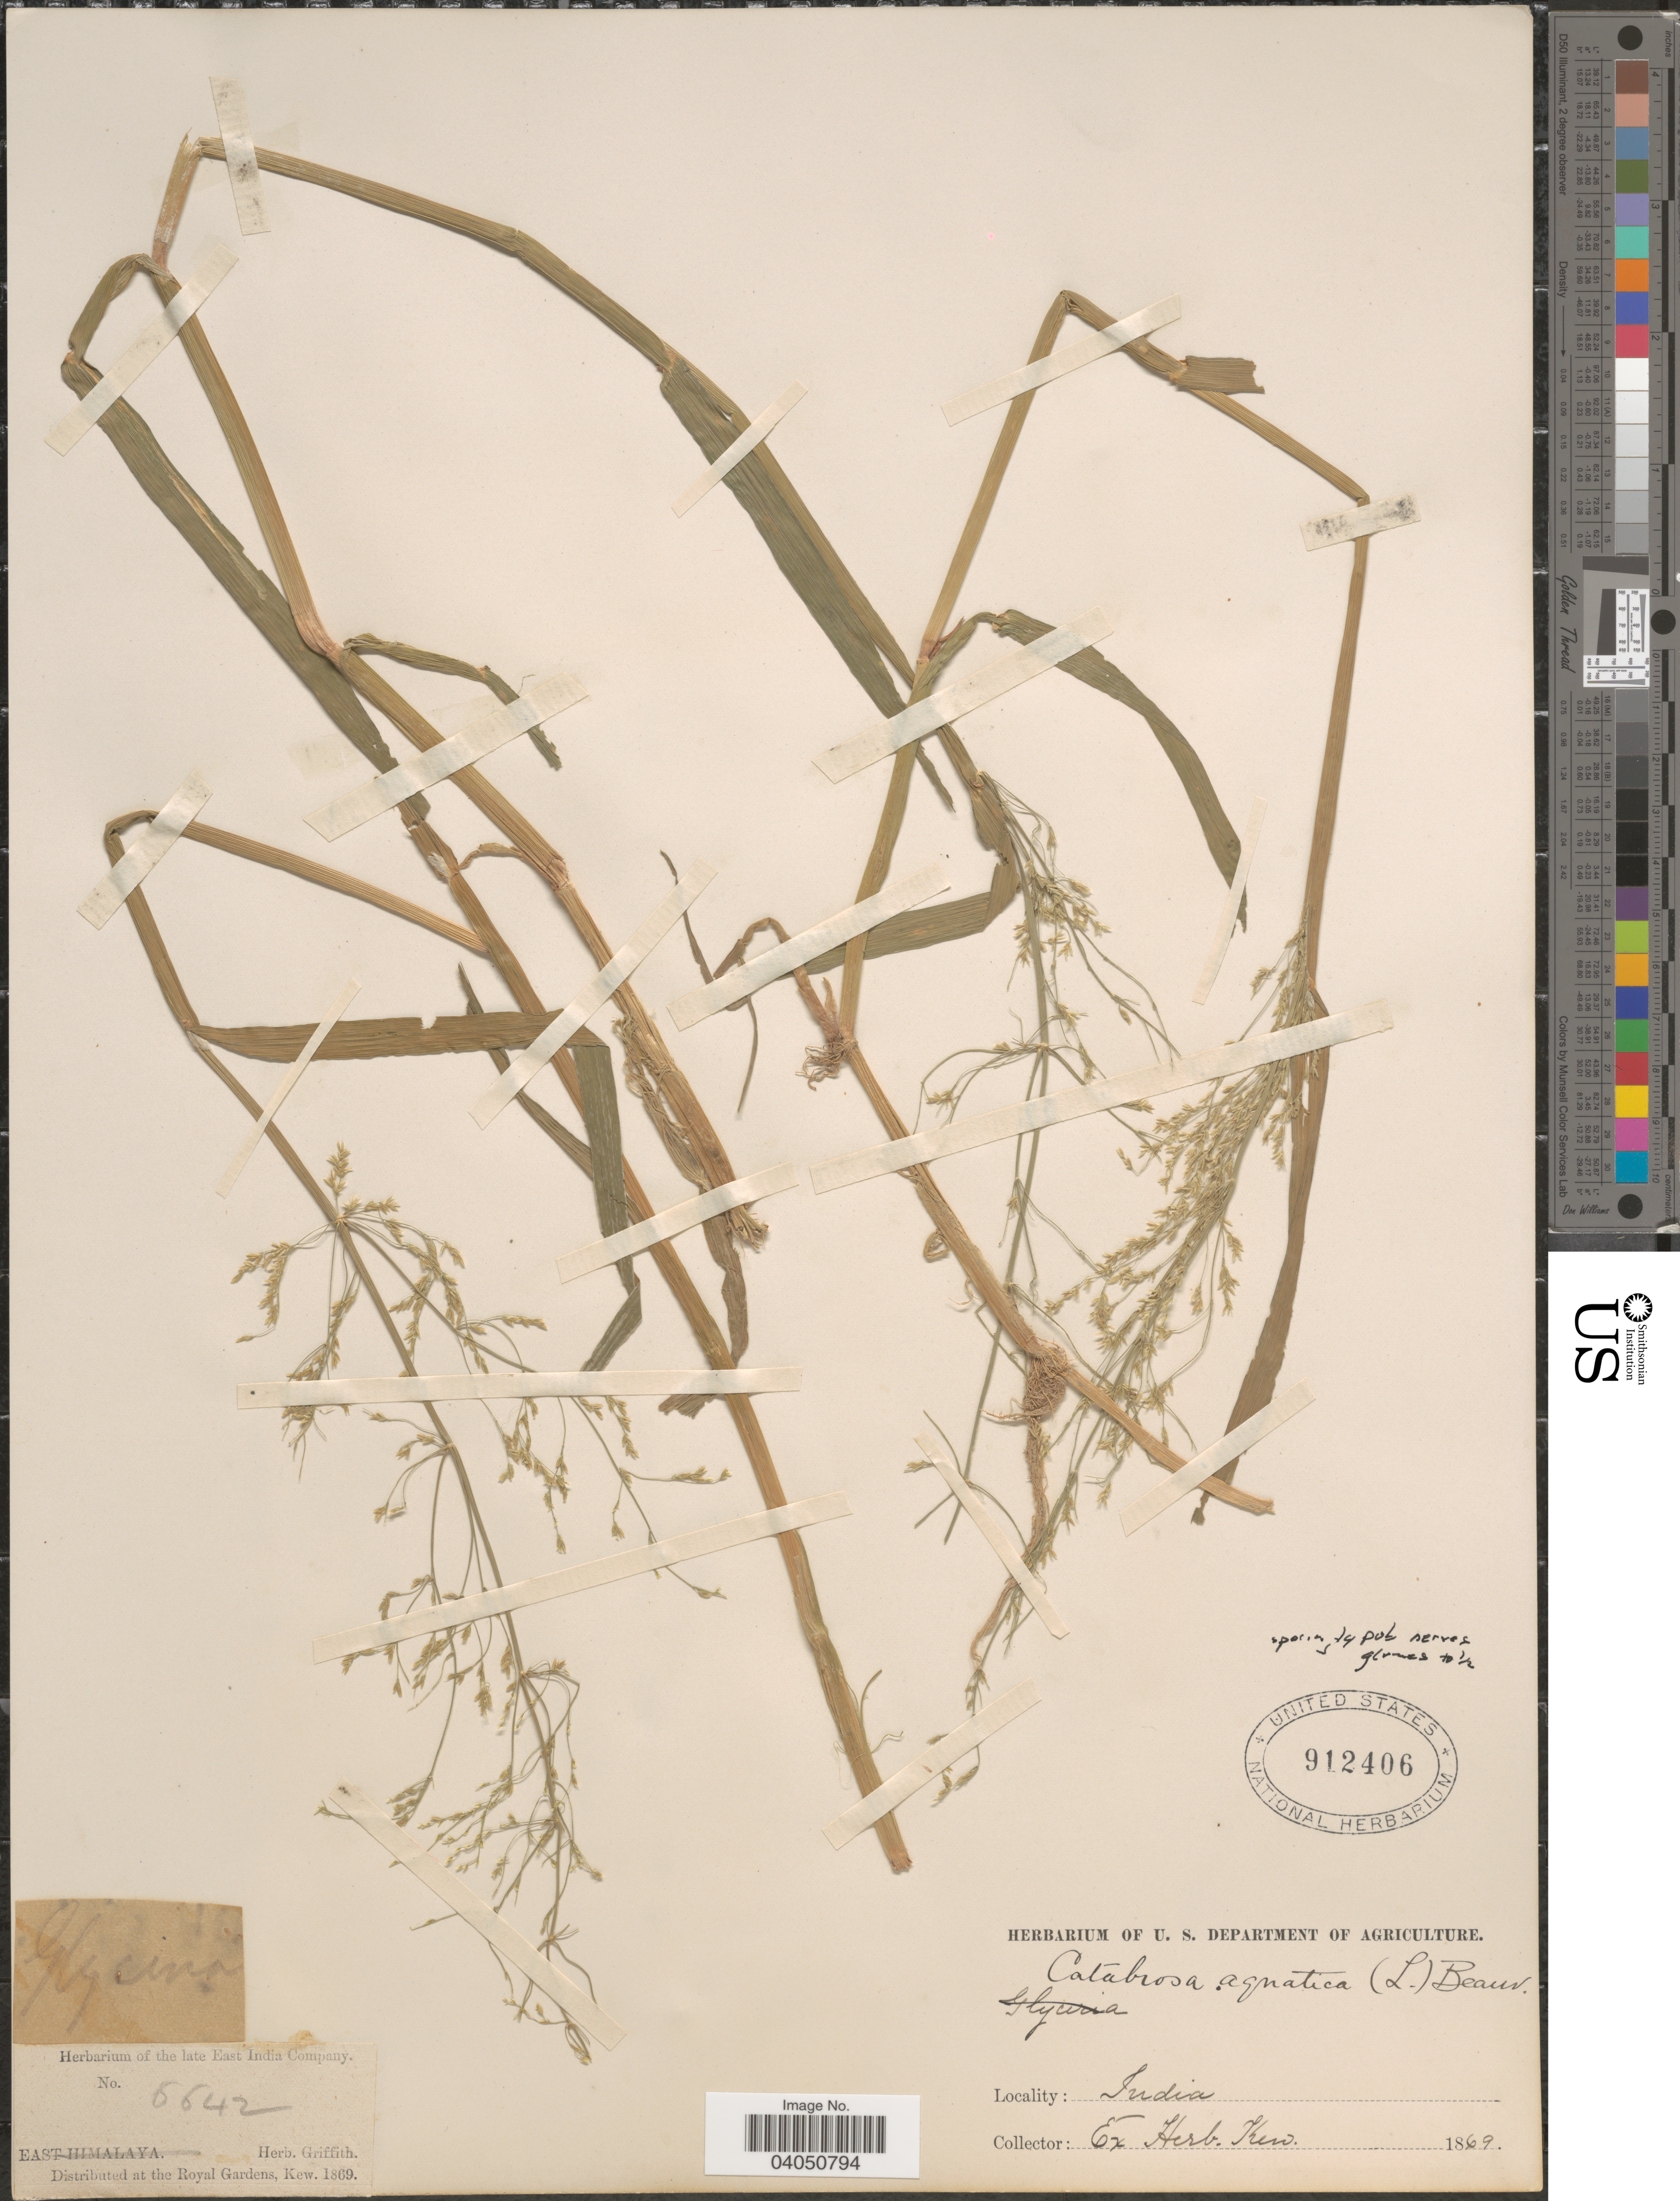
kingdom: Plantae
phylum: Tracheophyta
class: Liliopsida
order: Poales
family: Poaceae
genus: Catabrosa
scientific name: Catabrosa aquatica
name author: (L.) P. Beauv.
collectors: ex herb. Griffith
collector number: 6642*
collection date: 1869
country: India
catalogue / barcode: US 912406